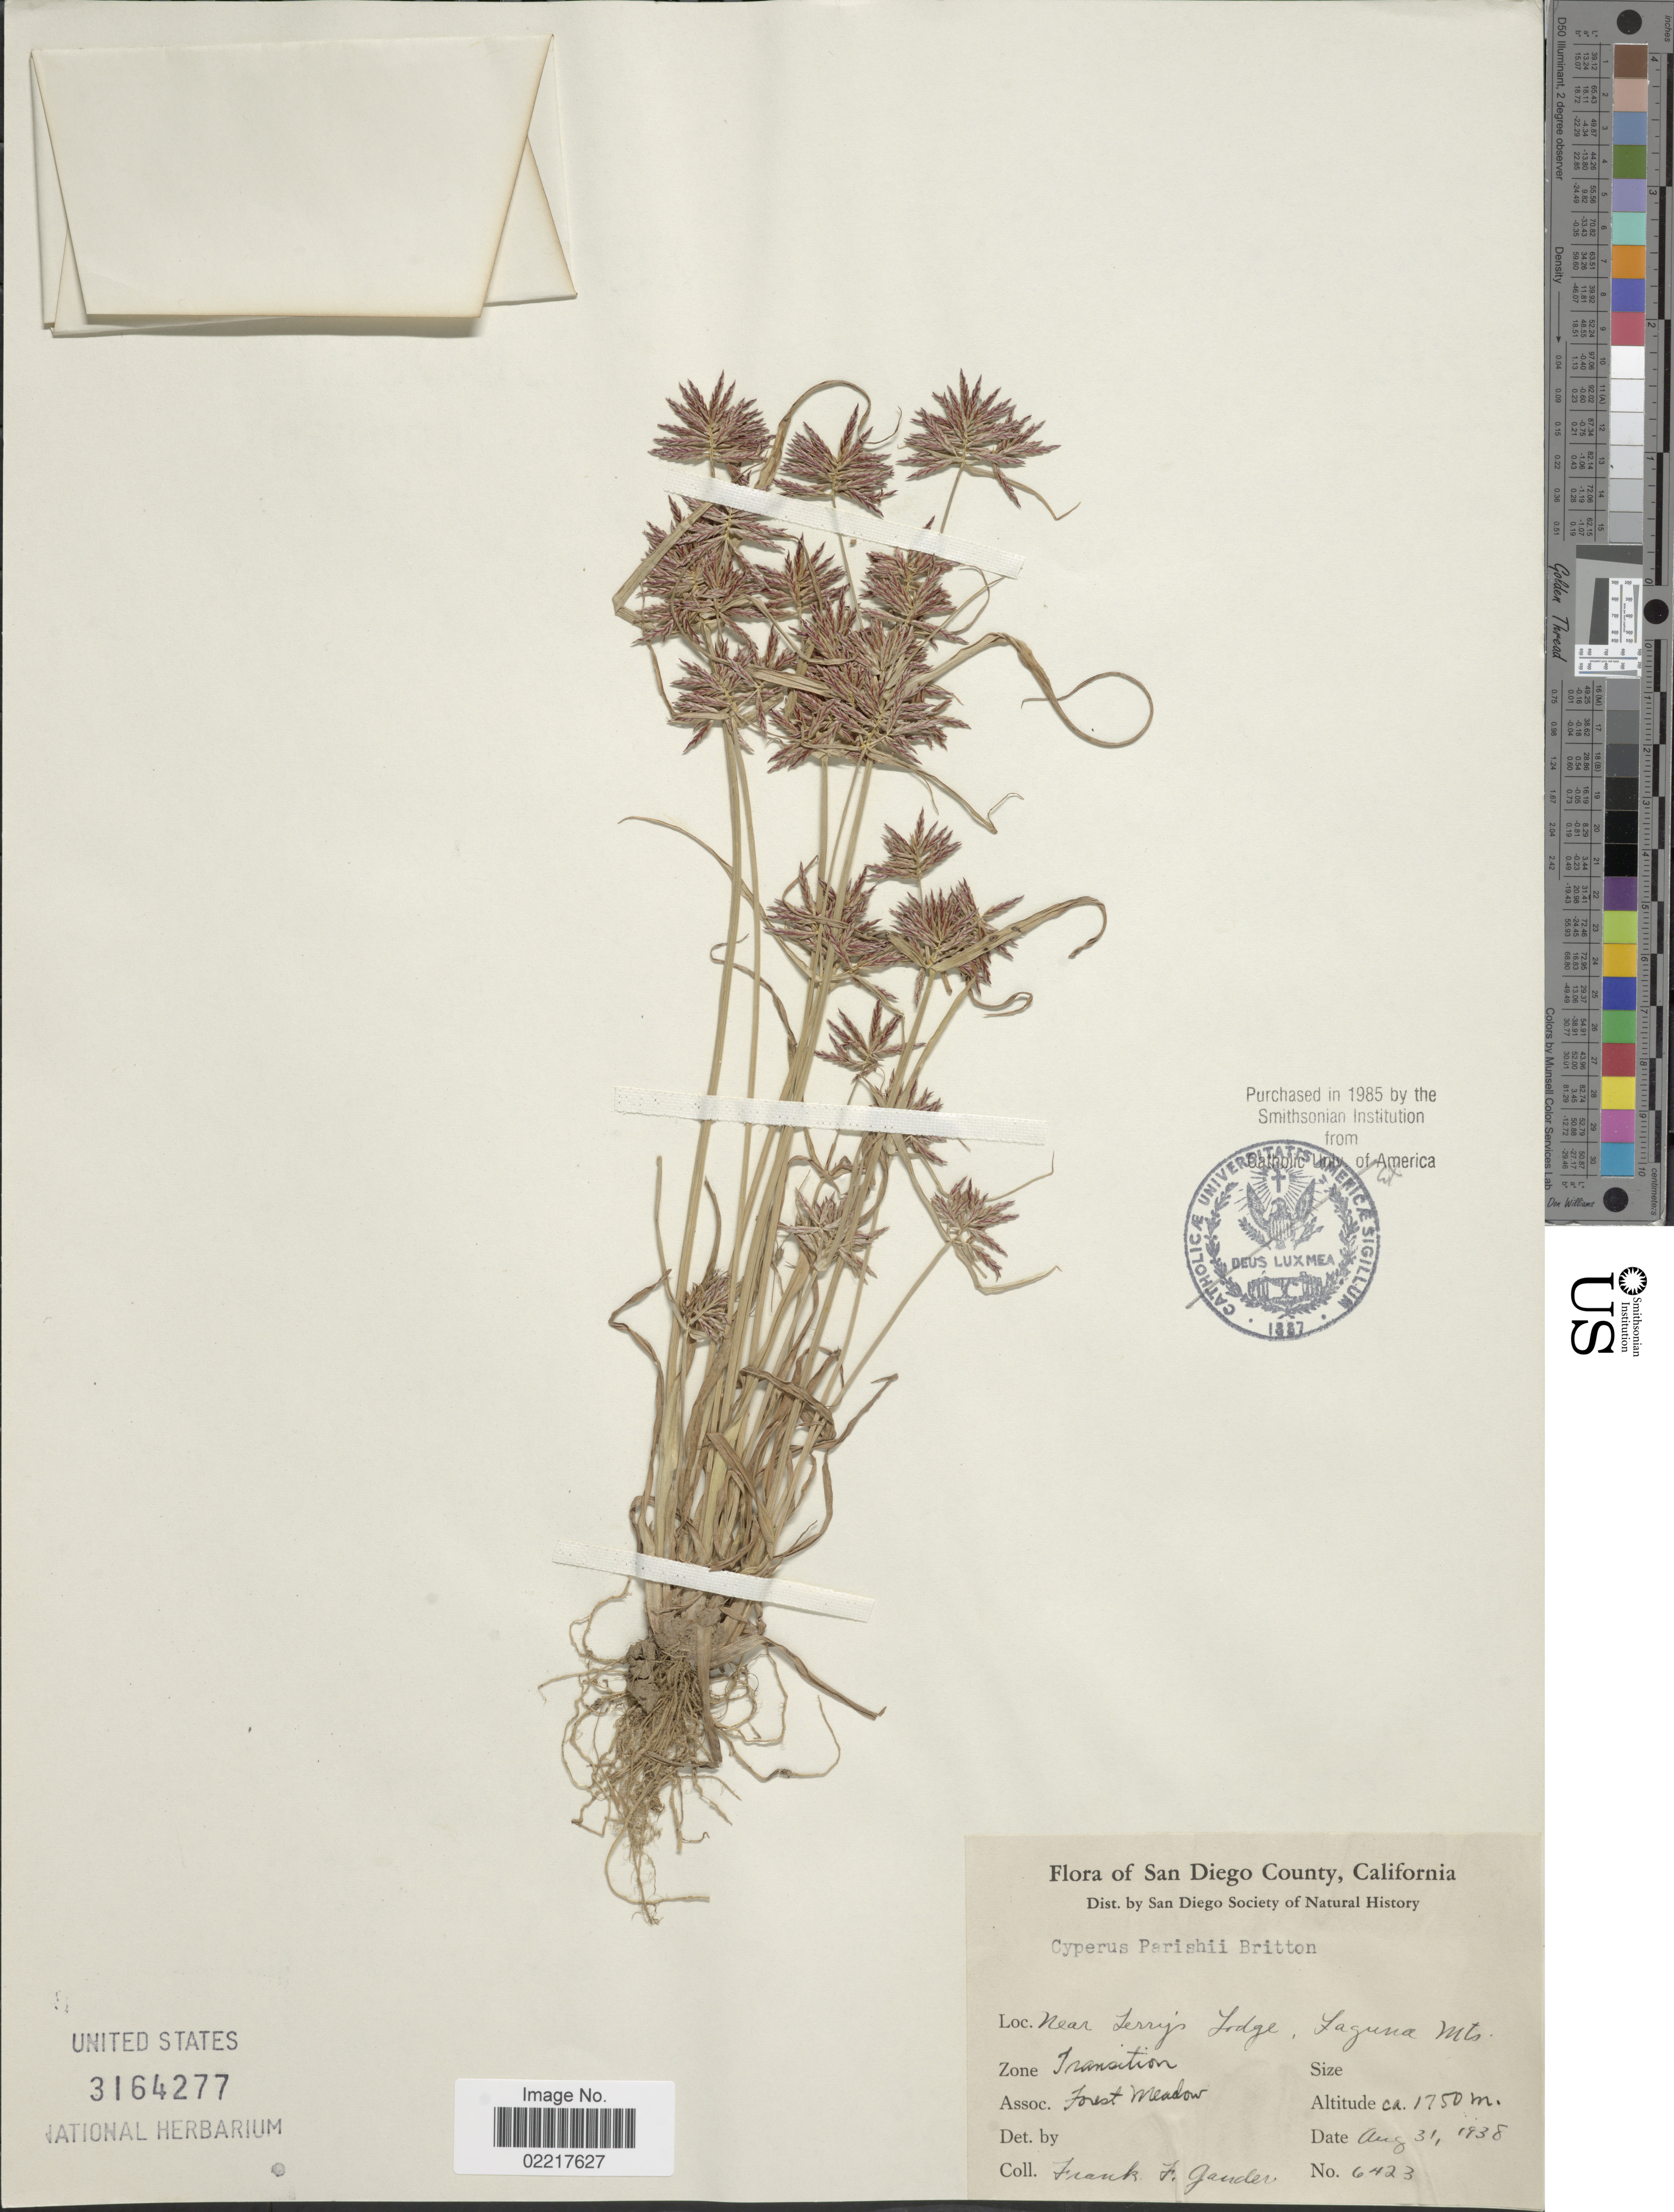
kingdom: Plantae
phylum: Tracheophyta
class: Liliopsida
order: Poales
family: Cyperaceae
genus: Cyperus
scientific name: Cyperus parishii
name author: Britton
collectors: F. Gander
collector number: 6423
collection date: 1938-08-31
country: United States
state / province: California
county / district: San Diego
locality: San Diego County, Near Terry's Lodge, Laguna Mts. Zone. Transition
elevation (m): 1750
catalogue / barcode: US 3164277